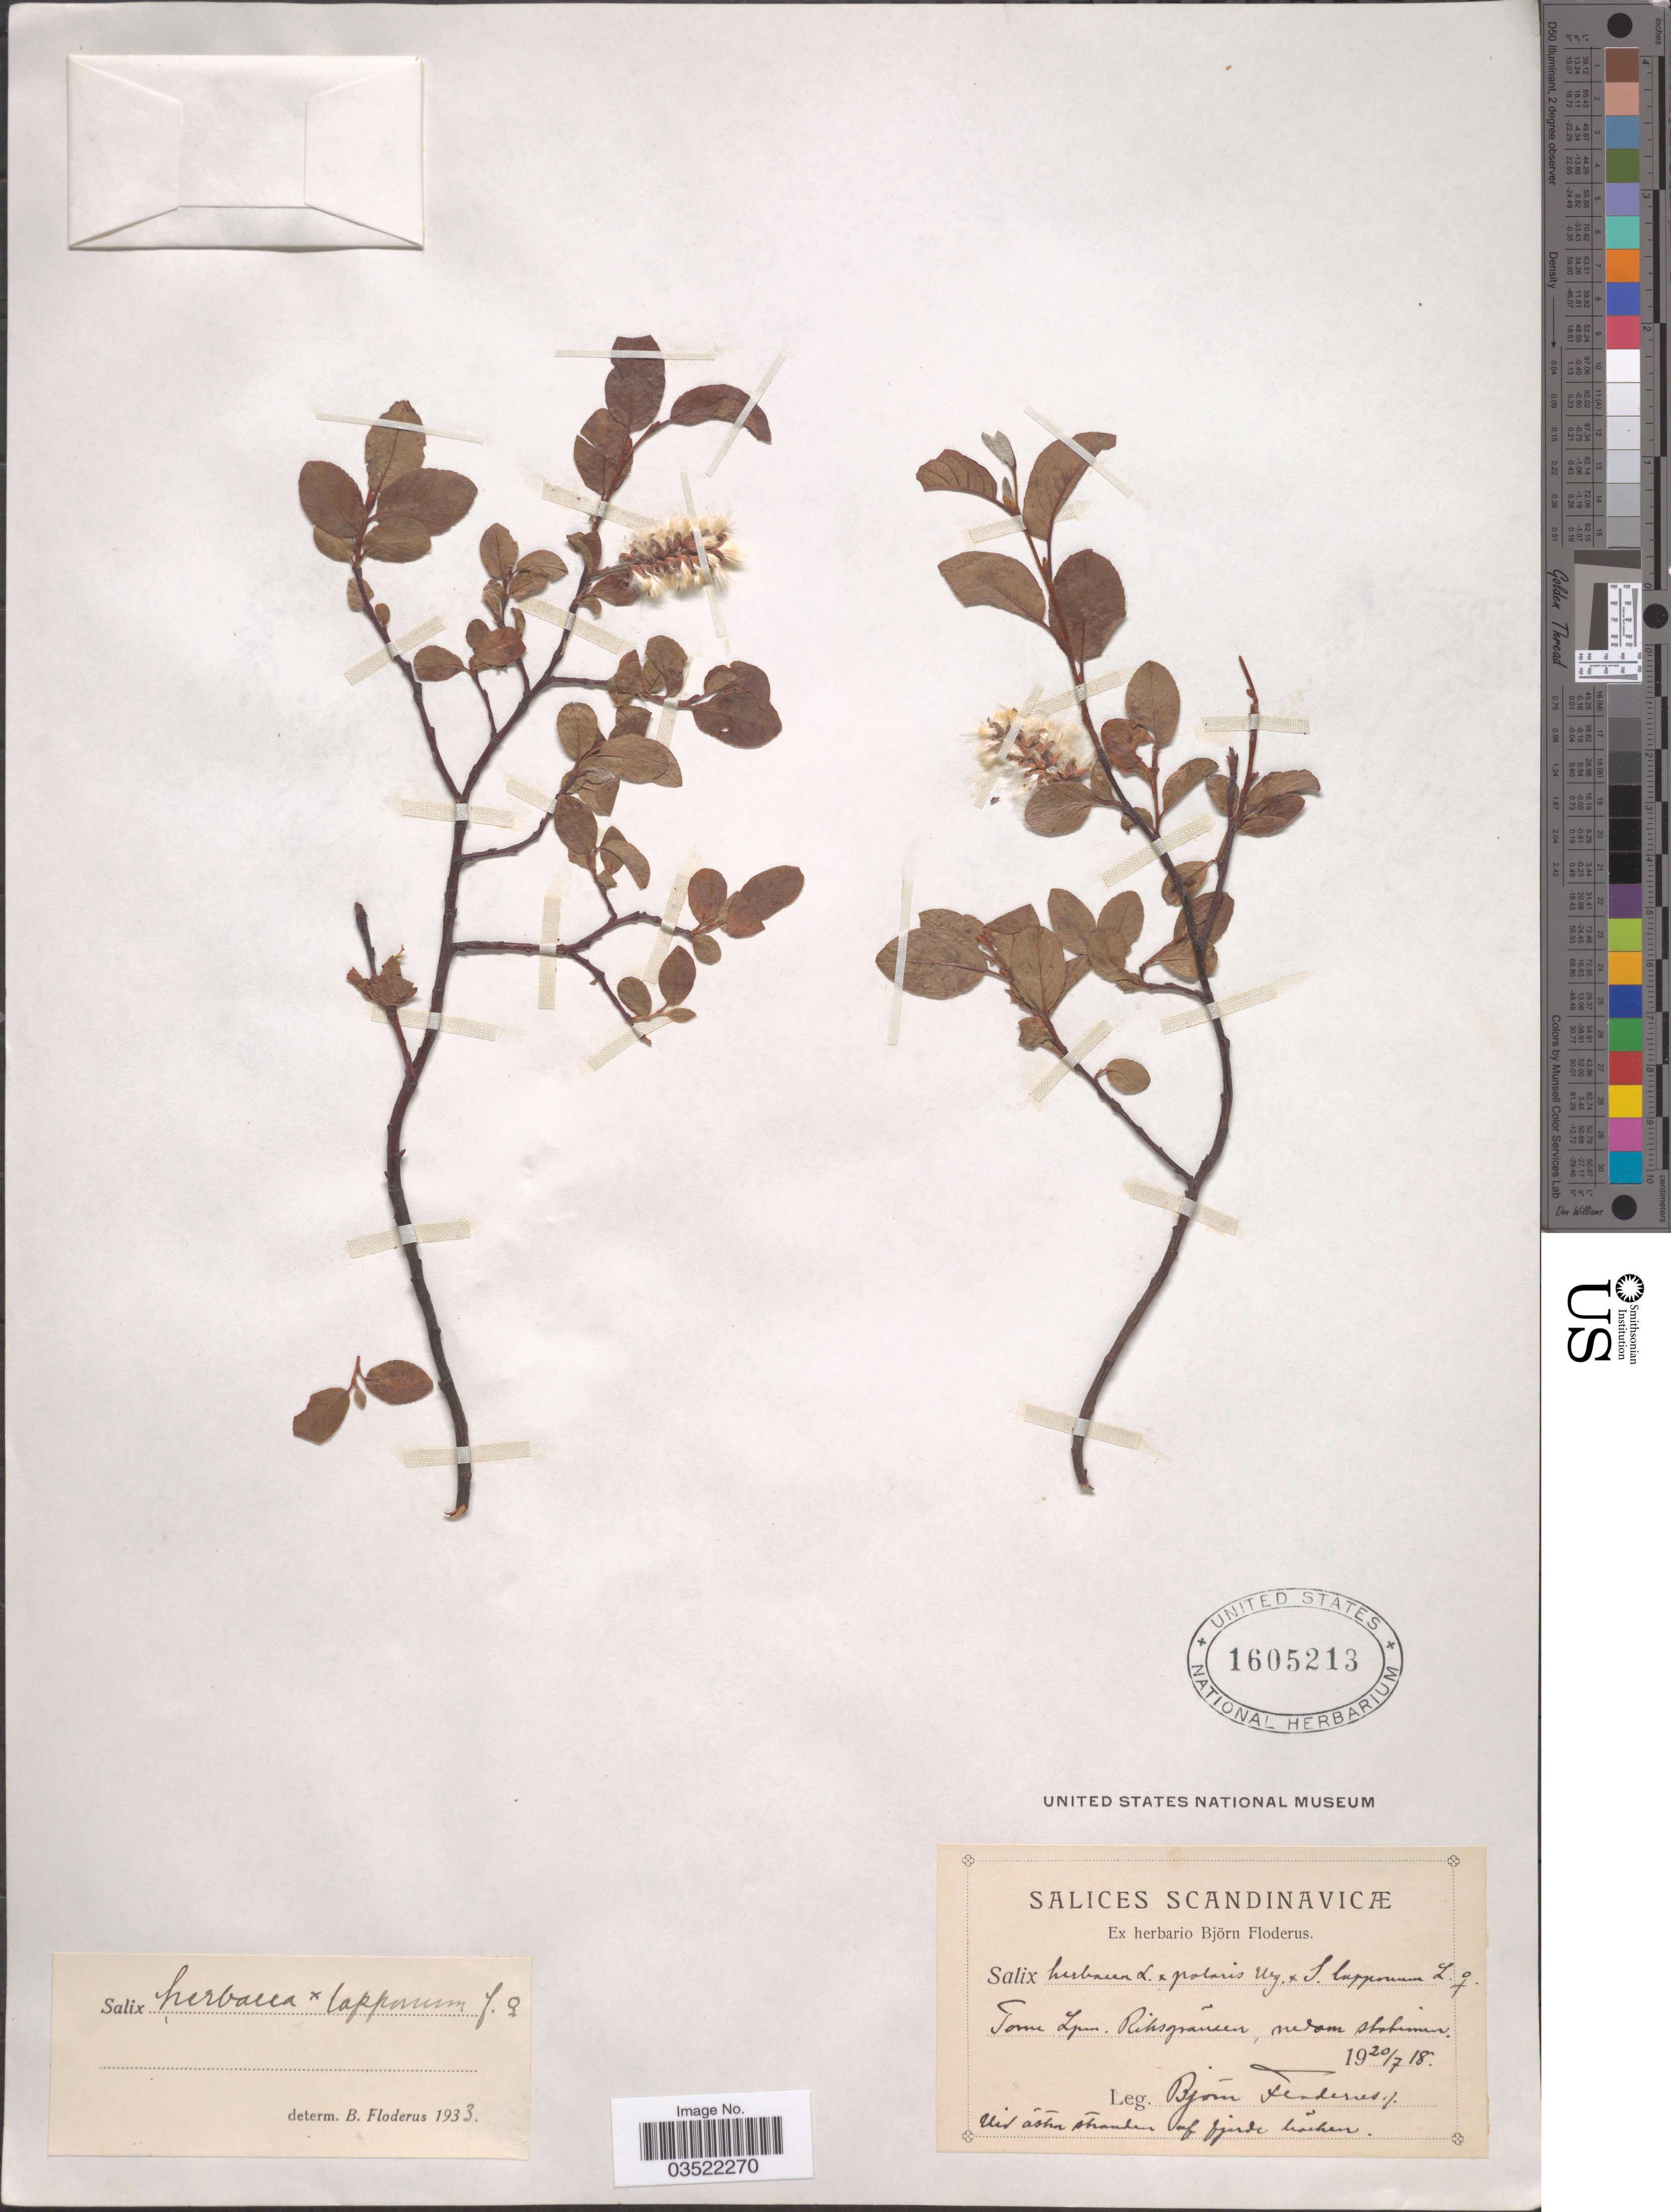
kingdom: Plantae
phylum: Tracheophyta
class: Magnoliopsida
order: Malpighiales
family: Salicaceae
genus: Salix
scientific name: Salix herbacea x S. lapponum L.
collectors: B. G. O. Floderus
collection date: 1918-07-20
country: Sweden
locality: Scandinavicæ. Torne Lpm. Riksgrãnsen, nedom stationen [interpreted].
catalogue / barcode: US 1605213